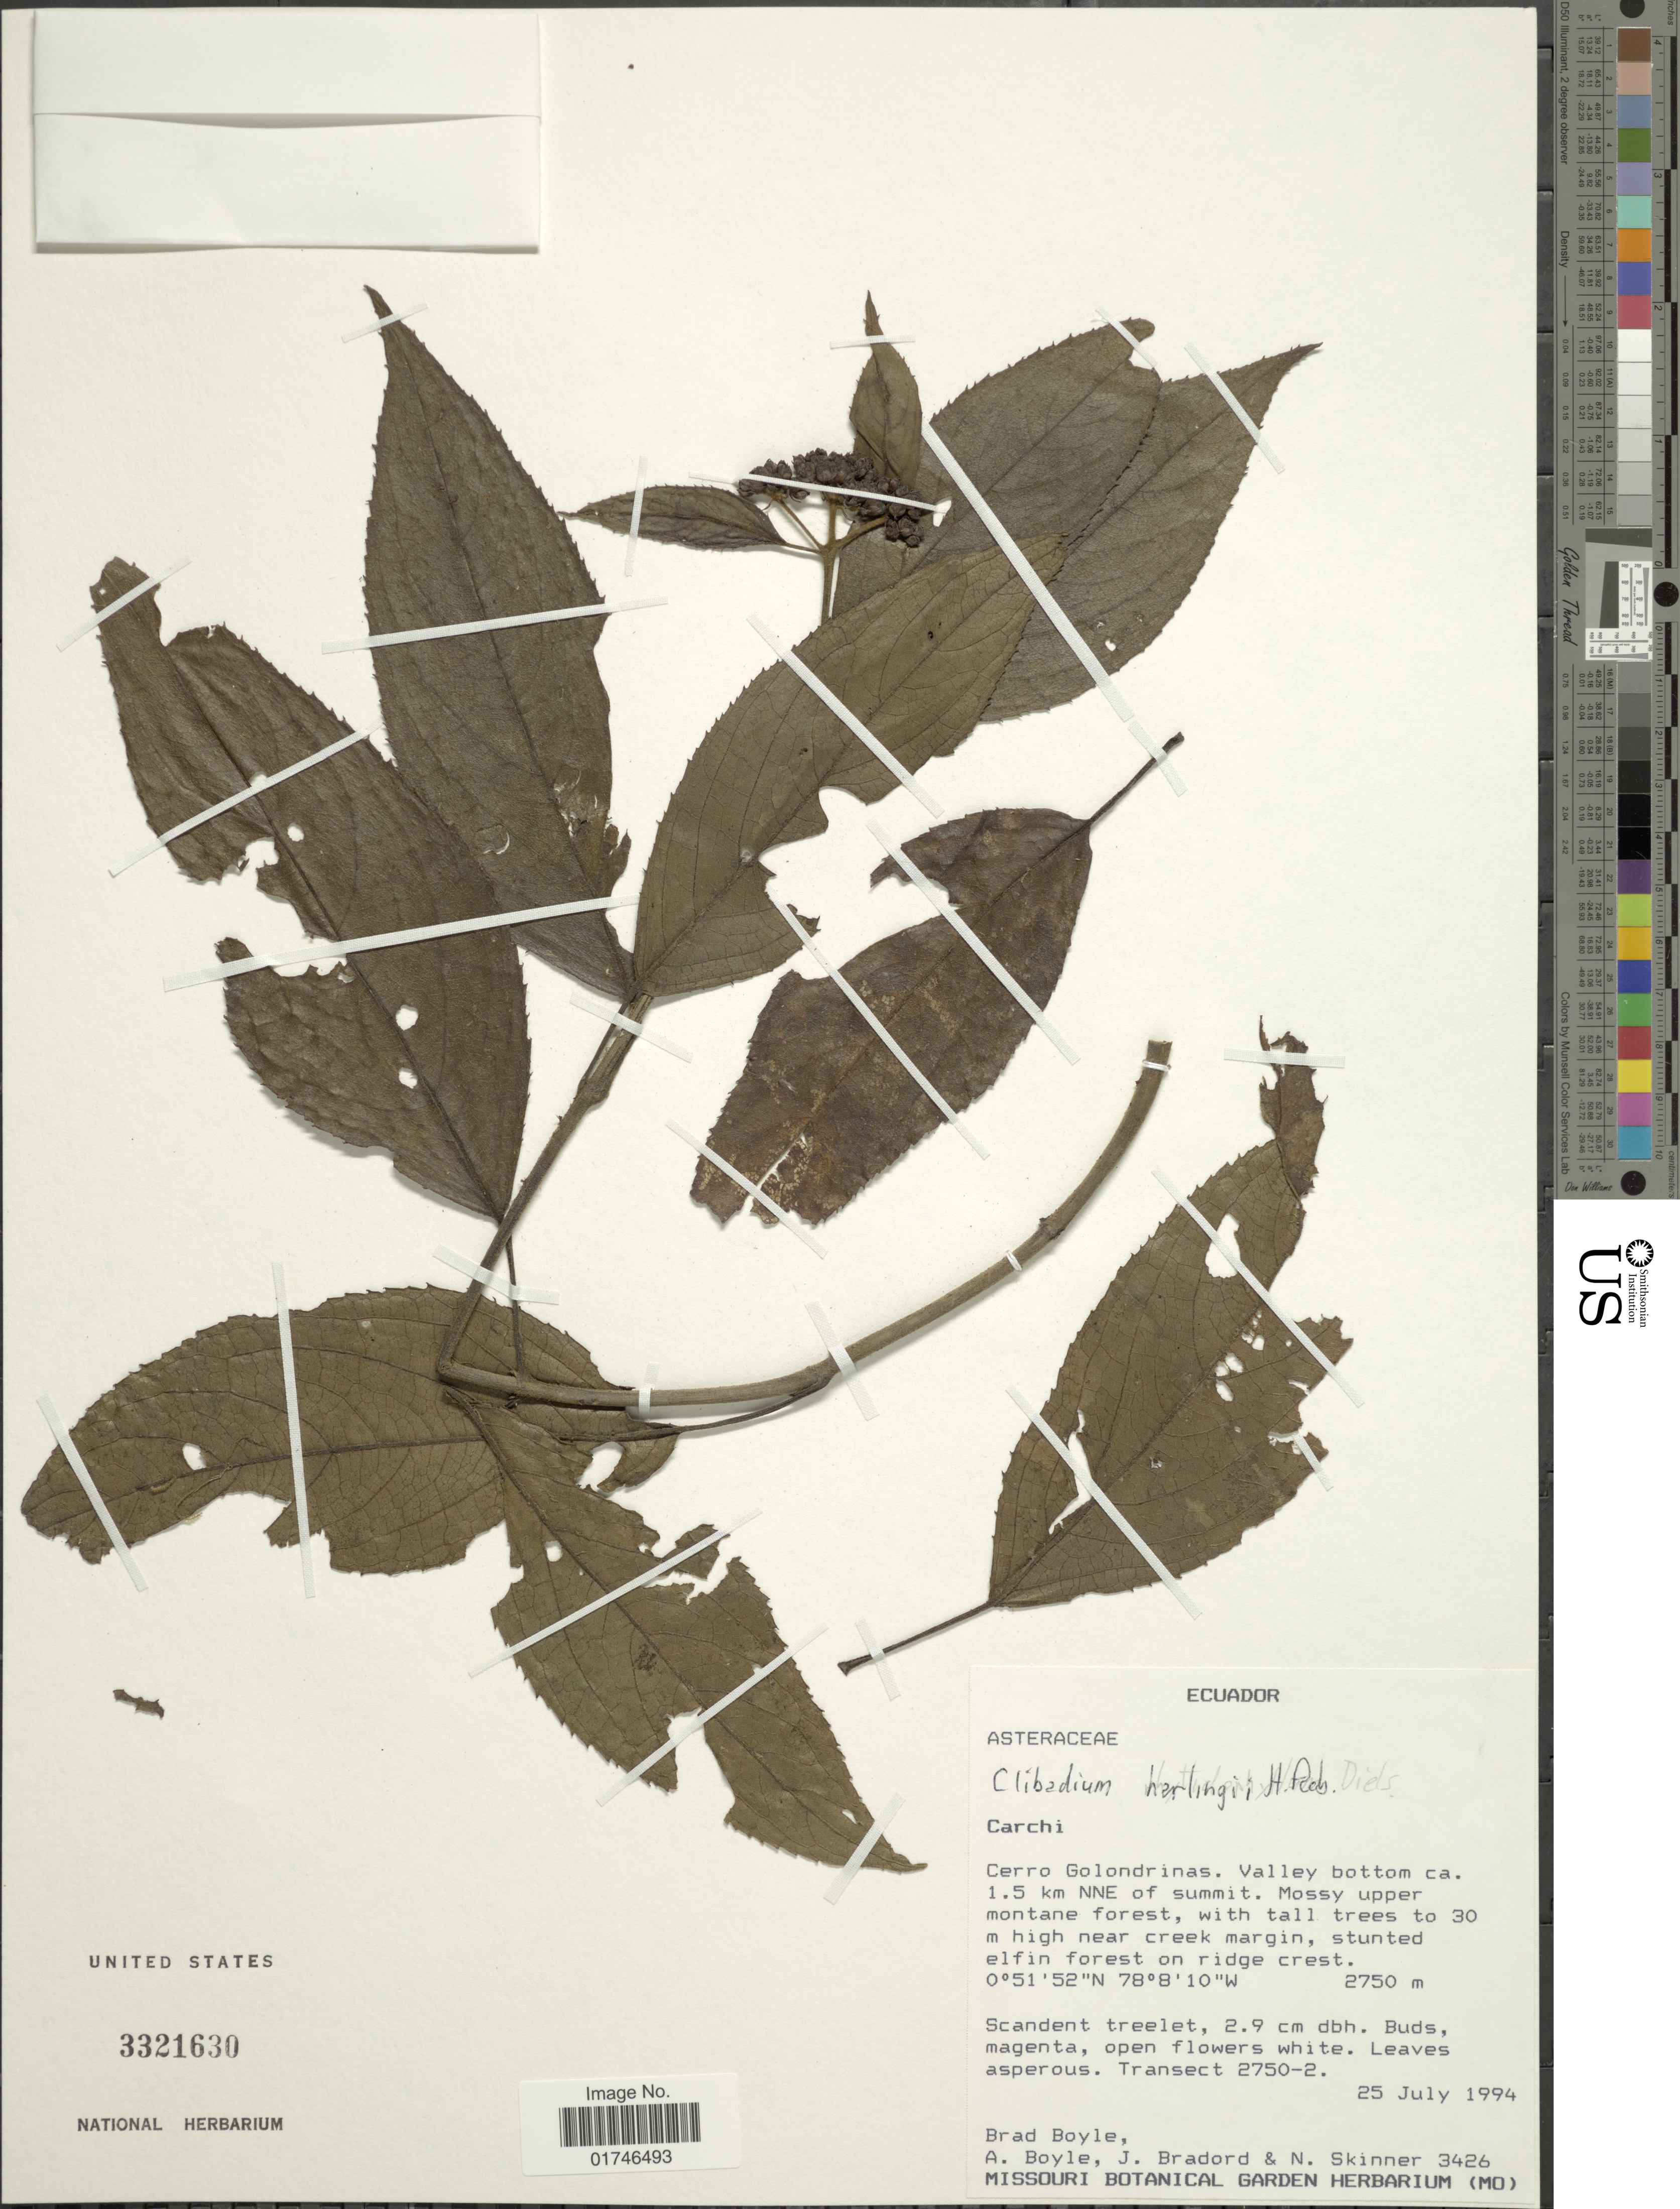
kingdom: Plantae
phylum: Tracheophyta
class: Magnoliopsida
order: Asterales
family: Asteraceae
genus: Clibadium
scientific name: Clibadium harlingii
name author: H. Rob.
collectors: B. Boyle, A. Boyle, J. Bradford & N. Skinner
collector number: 3426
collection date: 1994-07-25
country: Ecuador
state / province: Carchi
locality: Carchi, Cerro Golondrinas. Valley bottoms ca.1.5 km NNE of summit.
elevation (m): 2750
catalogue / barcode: US 3321630